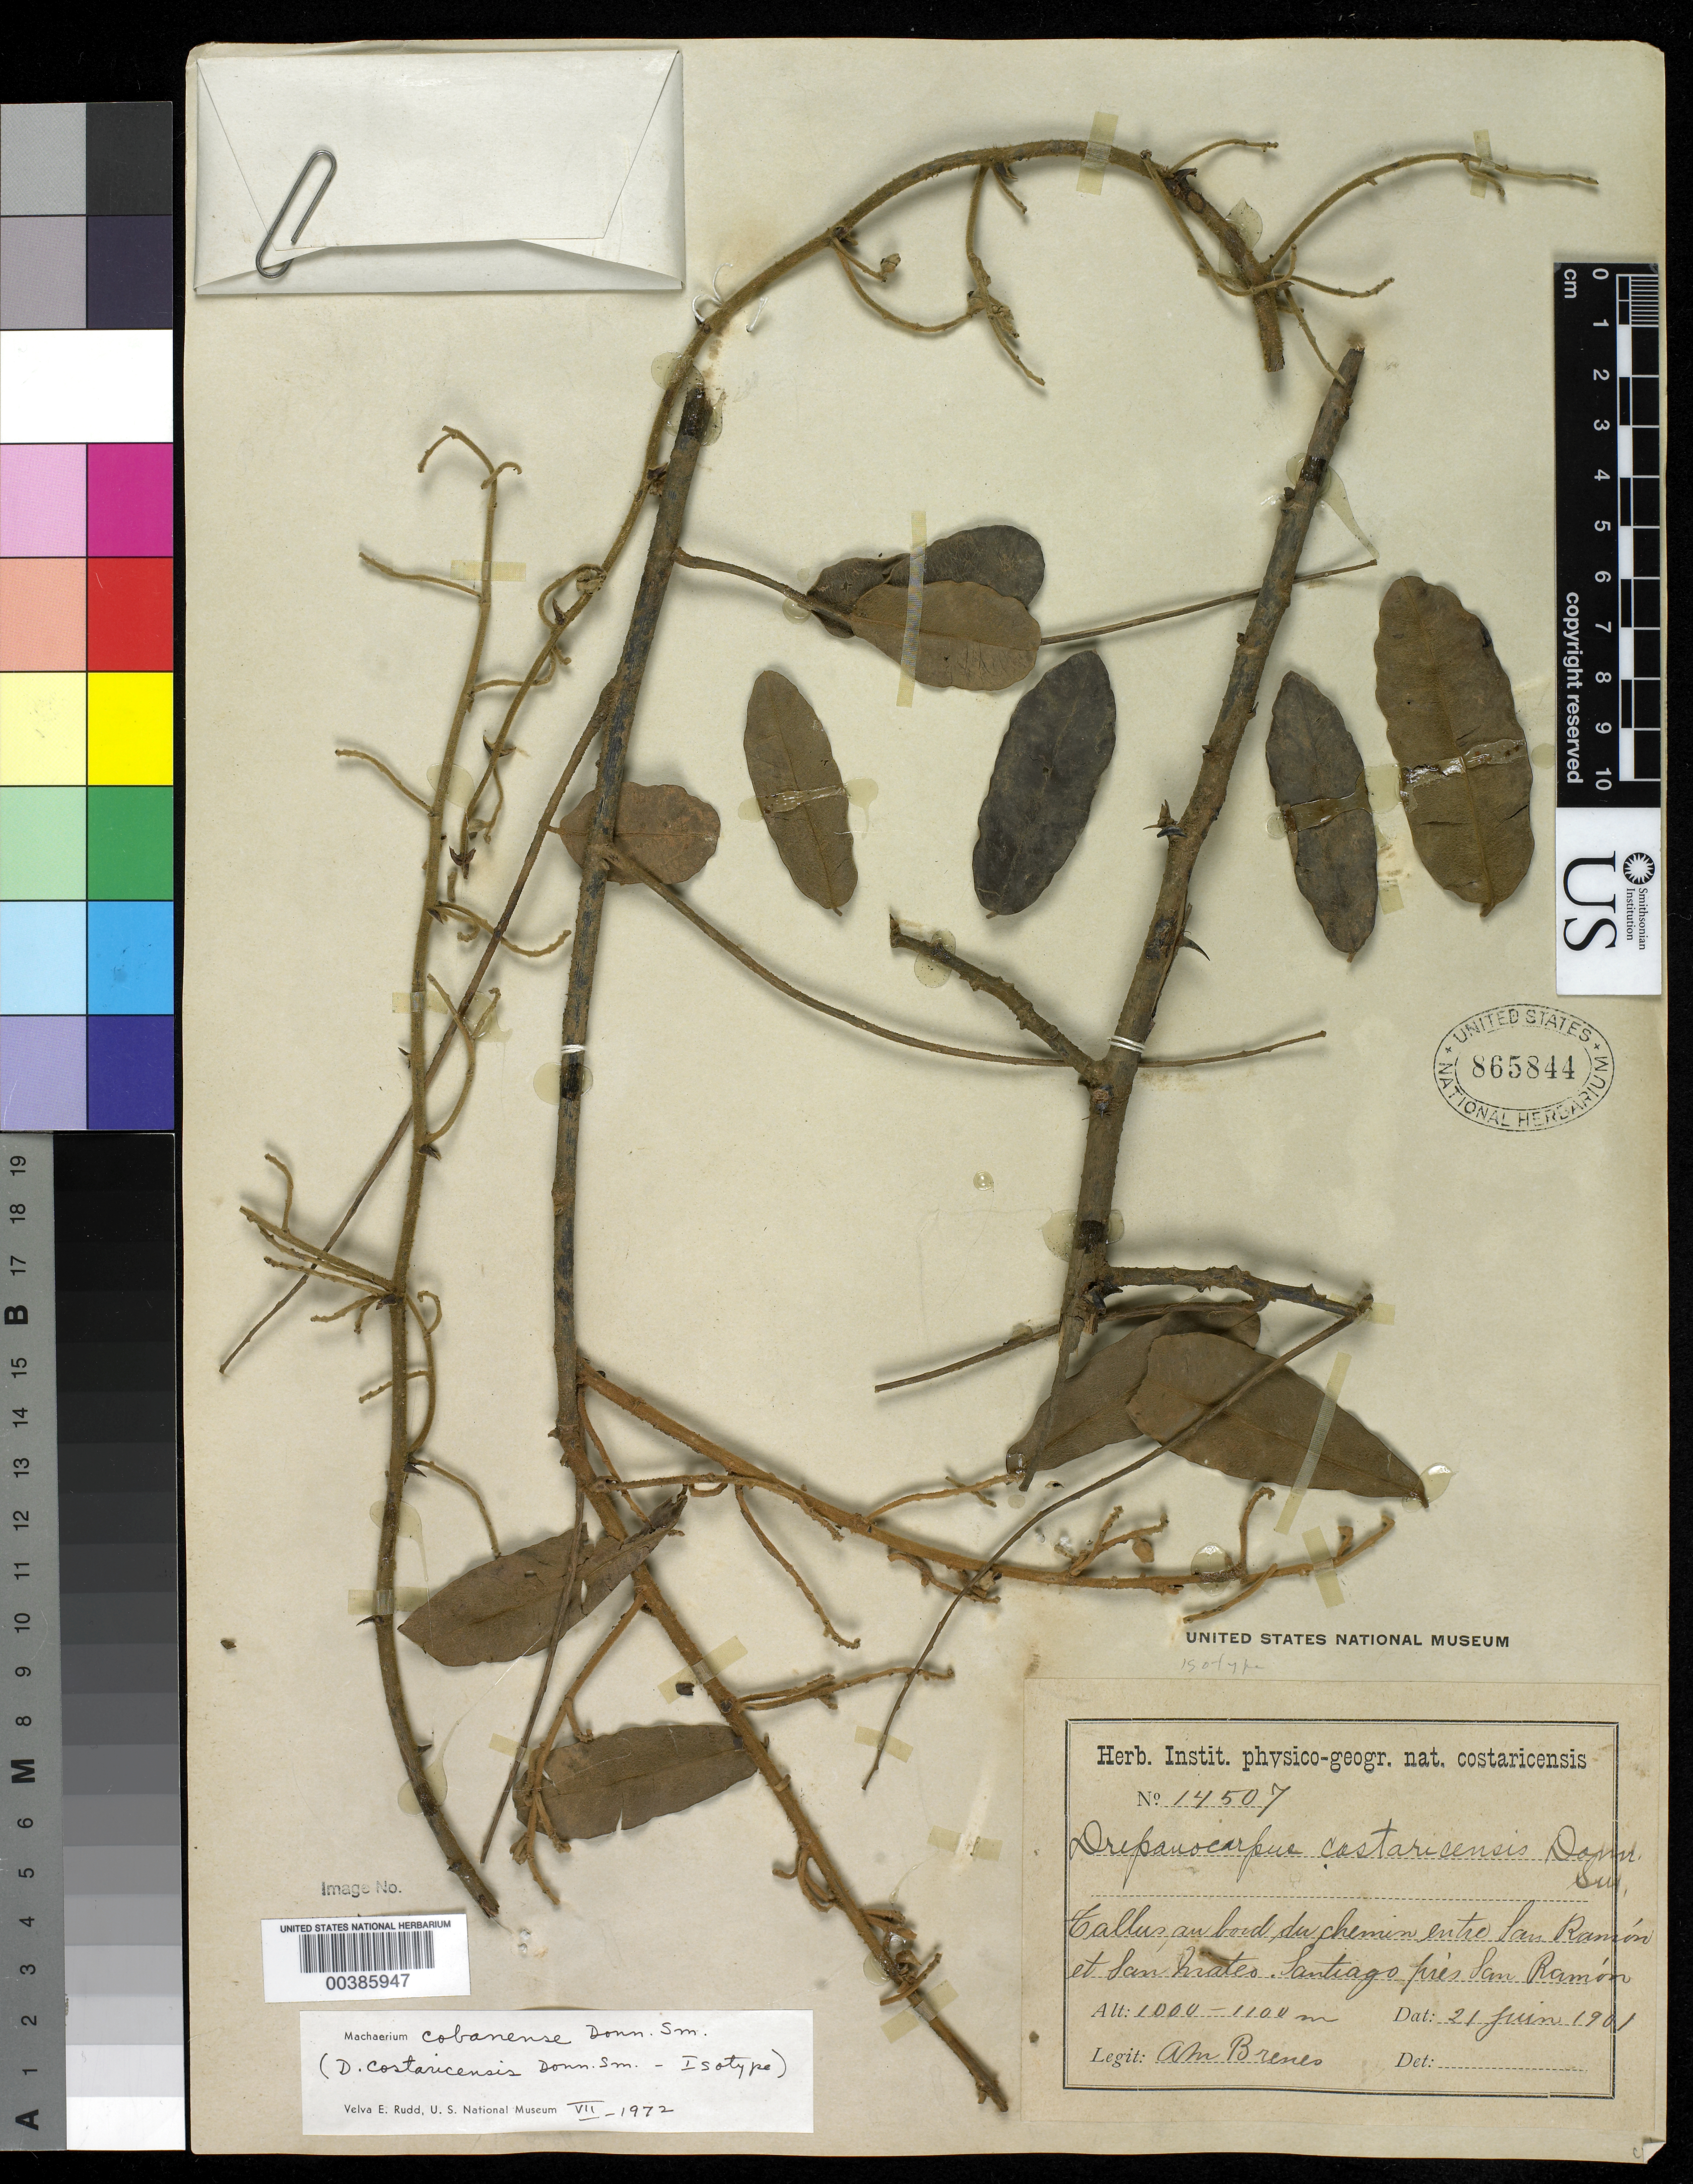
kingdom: Plantae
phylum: Tracheophyta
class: Magnoliopsida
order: Fabales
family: Fabaceae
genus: Drepanocarpus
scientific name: Drepanocarpus costaricensis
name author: Donn. Sm.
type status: Isotype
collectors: A. Brenes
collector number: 14507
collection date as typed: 21 Jun 1901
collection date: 1901-06-21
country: Costa Rica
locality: Entre San Ramon et San Inates, Santiago pres San Ramon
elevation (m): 1000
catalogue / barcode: US 865844